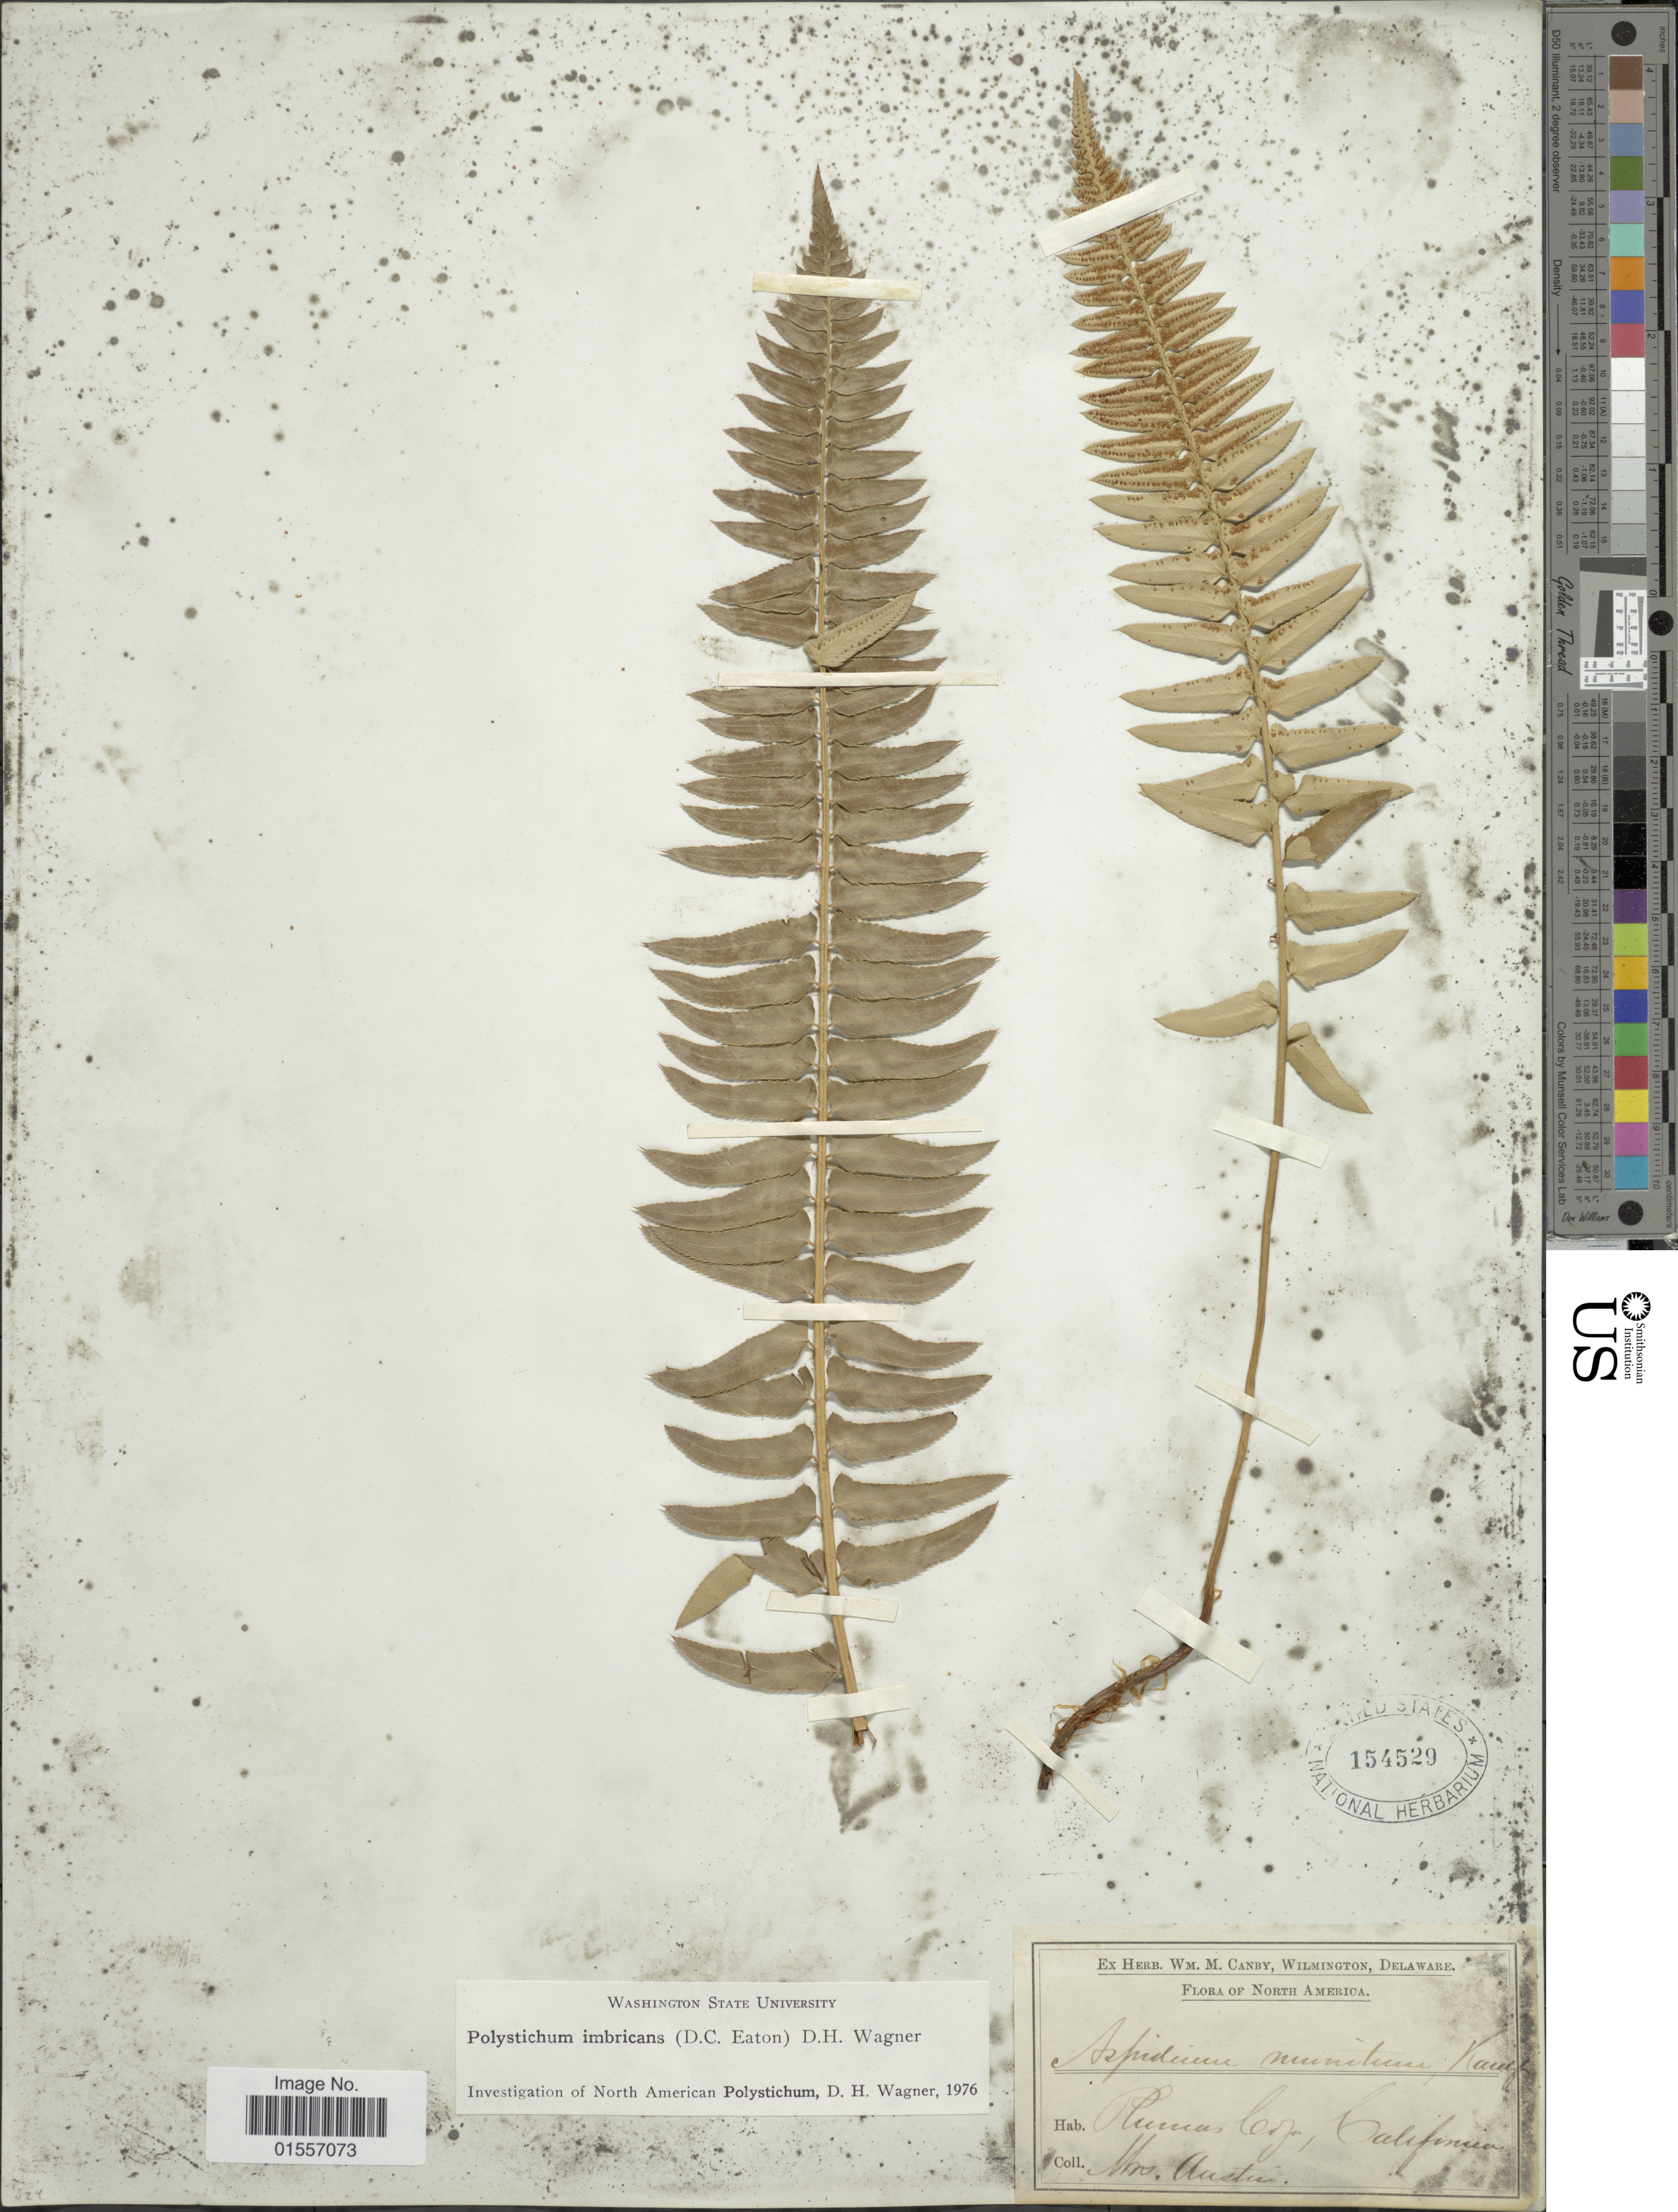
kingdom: Plantae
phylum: Tracheophyta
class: Polypodiopsida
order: Polypodiales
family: Dryopteridaceae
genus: Polystichum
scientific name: Polystichum imbricans subsp. imbricans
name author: (D.C. Eaton) D.H. Wagner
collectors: Austin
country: United States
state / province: California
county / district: Plumas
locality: North America, Plumas Coy, California.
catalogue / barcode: US 154529